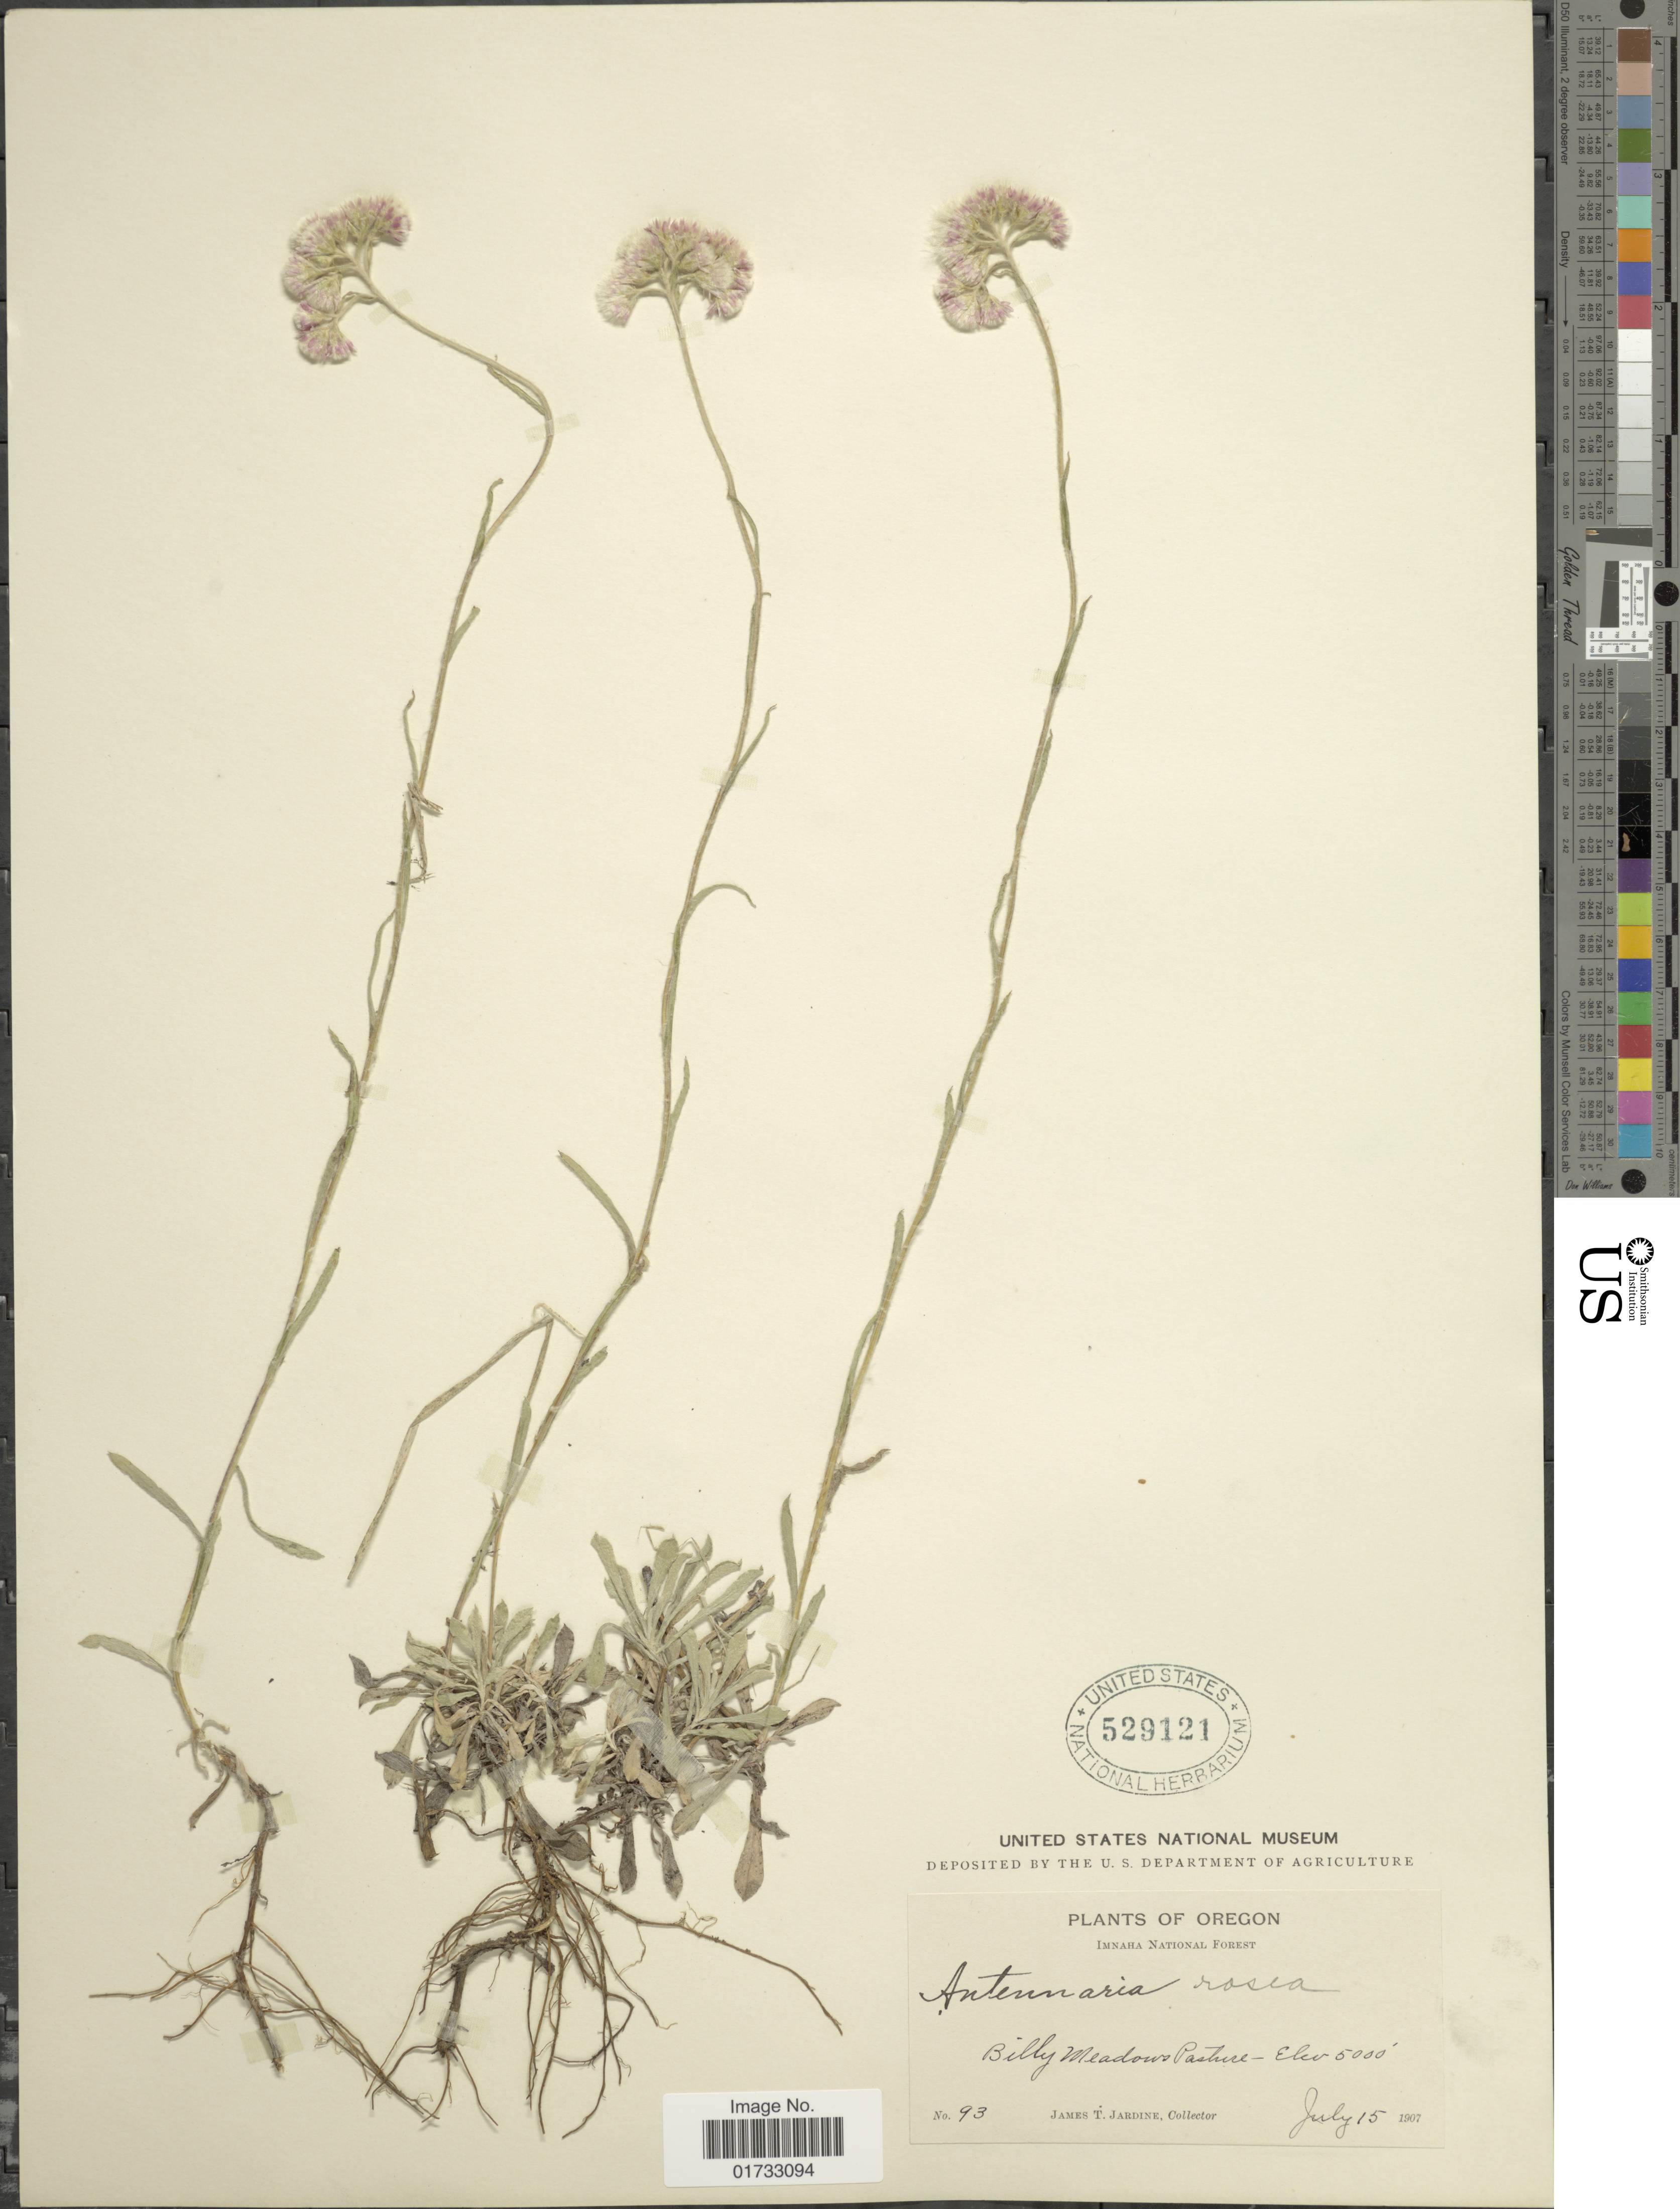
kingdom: Plantae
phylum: Tracheophyta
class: Magnoliopsida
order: Asterales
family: Asteraceae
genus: Antennaria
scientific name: Antennaria rosea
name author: Greene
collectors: J. T. Jardine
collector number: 93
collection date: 1907-07-15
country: United States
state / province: Oregon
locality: Imnaha National Forest, Billy Meadow Pasture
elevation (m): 1524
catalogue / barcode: US 529121